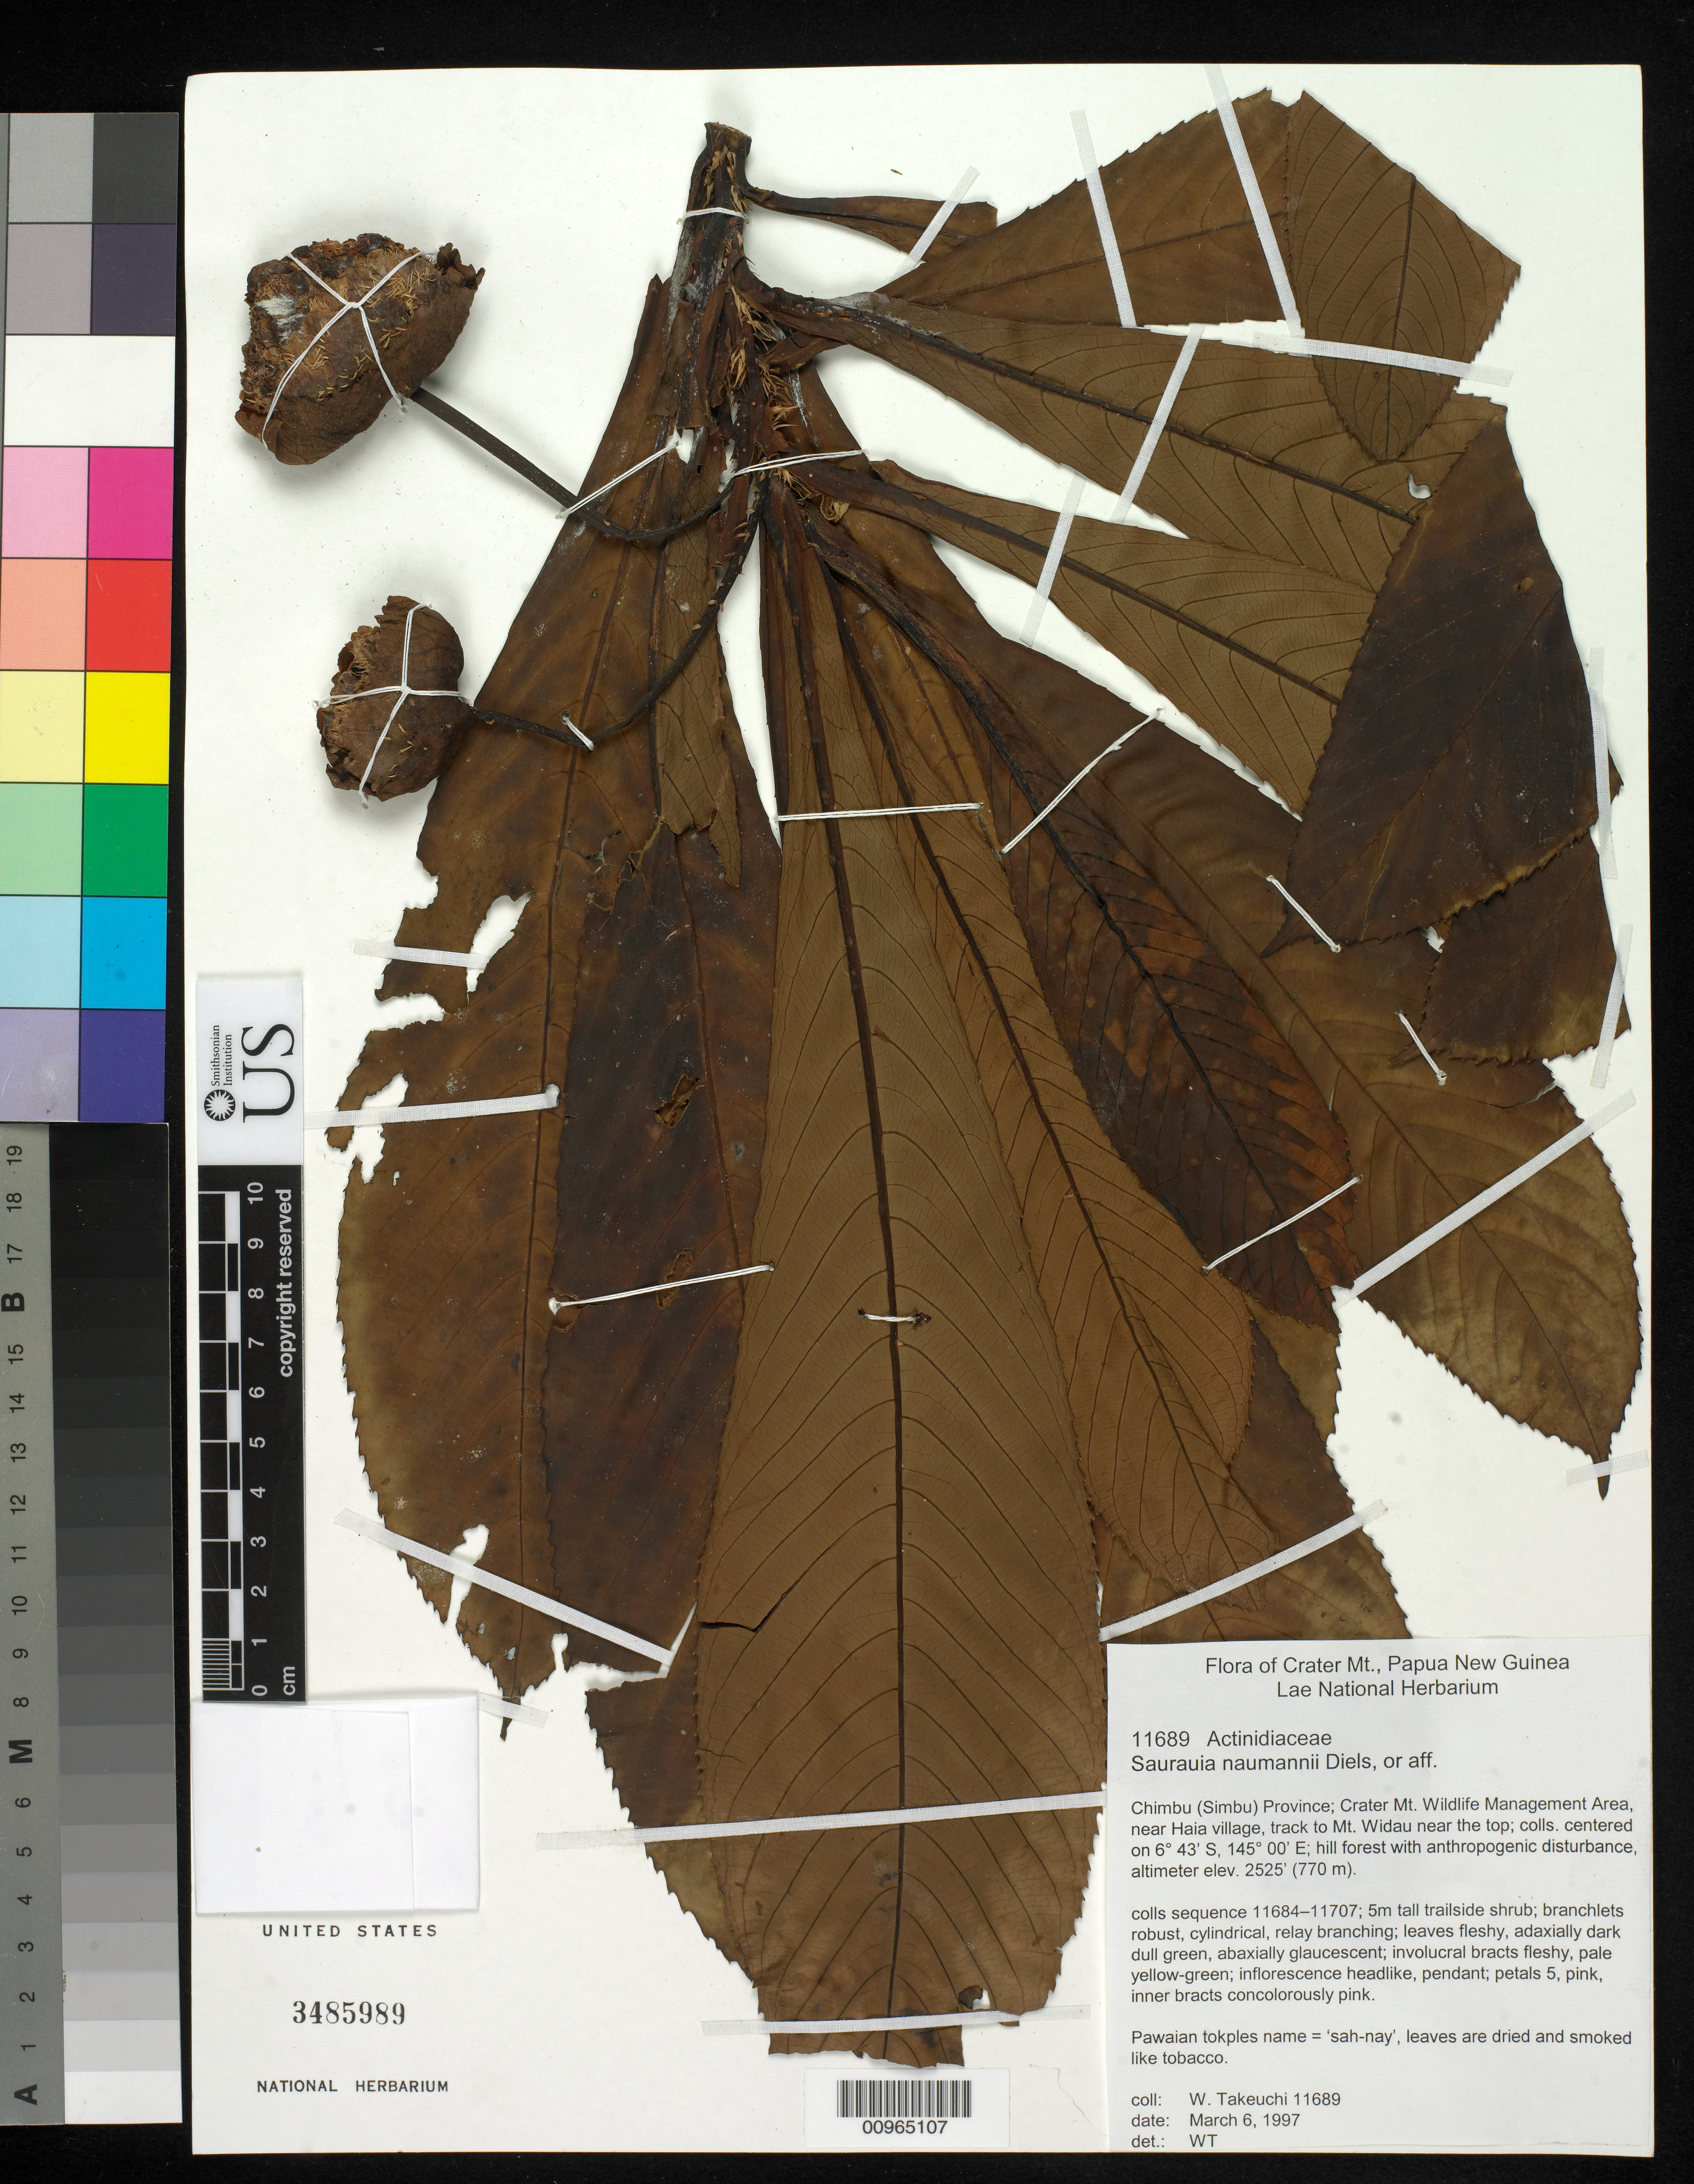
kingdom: Plantae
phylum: Tracheophyta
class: Magnoliopsida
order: Ericales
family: Actinidiaceae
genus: Saurauia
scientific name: Saurauia naumannii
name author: Diels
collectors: W. N. Takeuchi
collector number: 11689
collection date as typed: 06 Mar 1997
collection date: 1997-03-06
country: Papua New Guinea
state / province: Chimbu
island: New Guinea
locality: Crater Mt. Wildlife Management Area, near Haia village, track to Mt. Widau near the top.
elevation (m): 770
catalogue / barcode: US 3485989